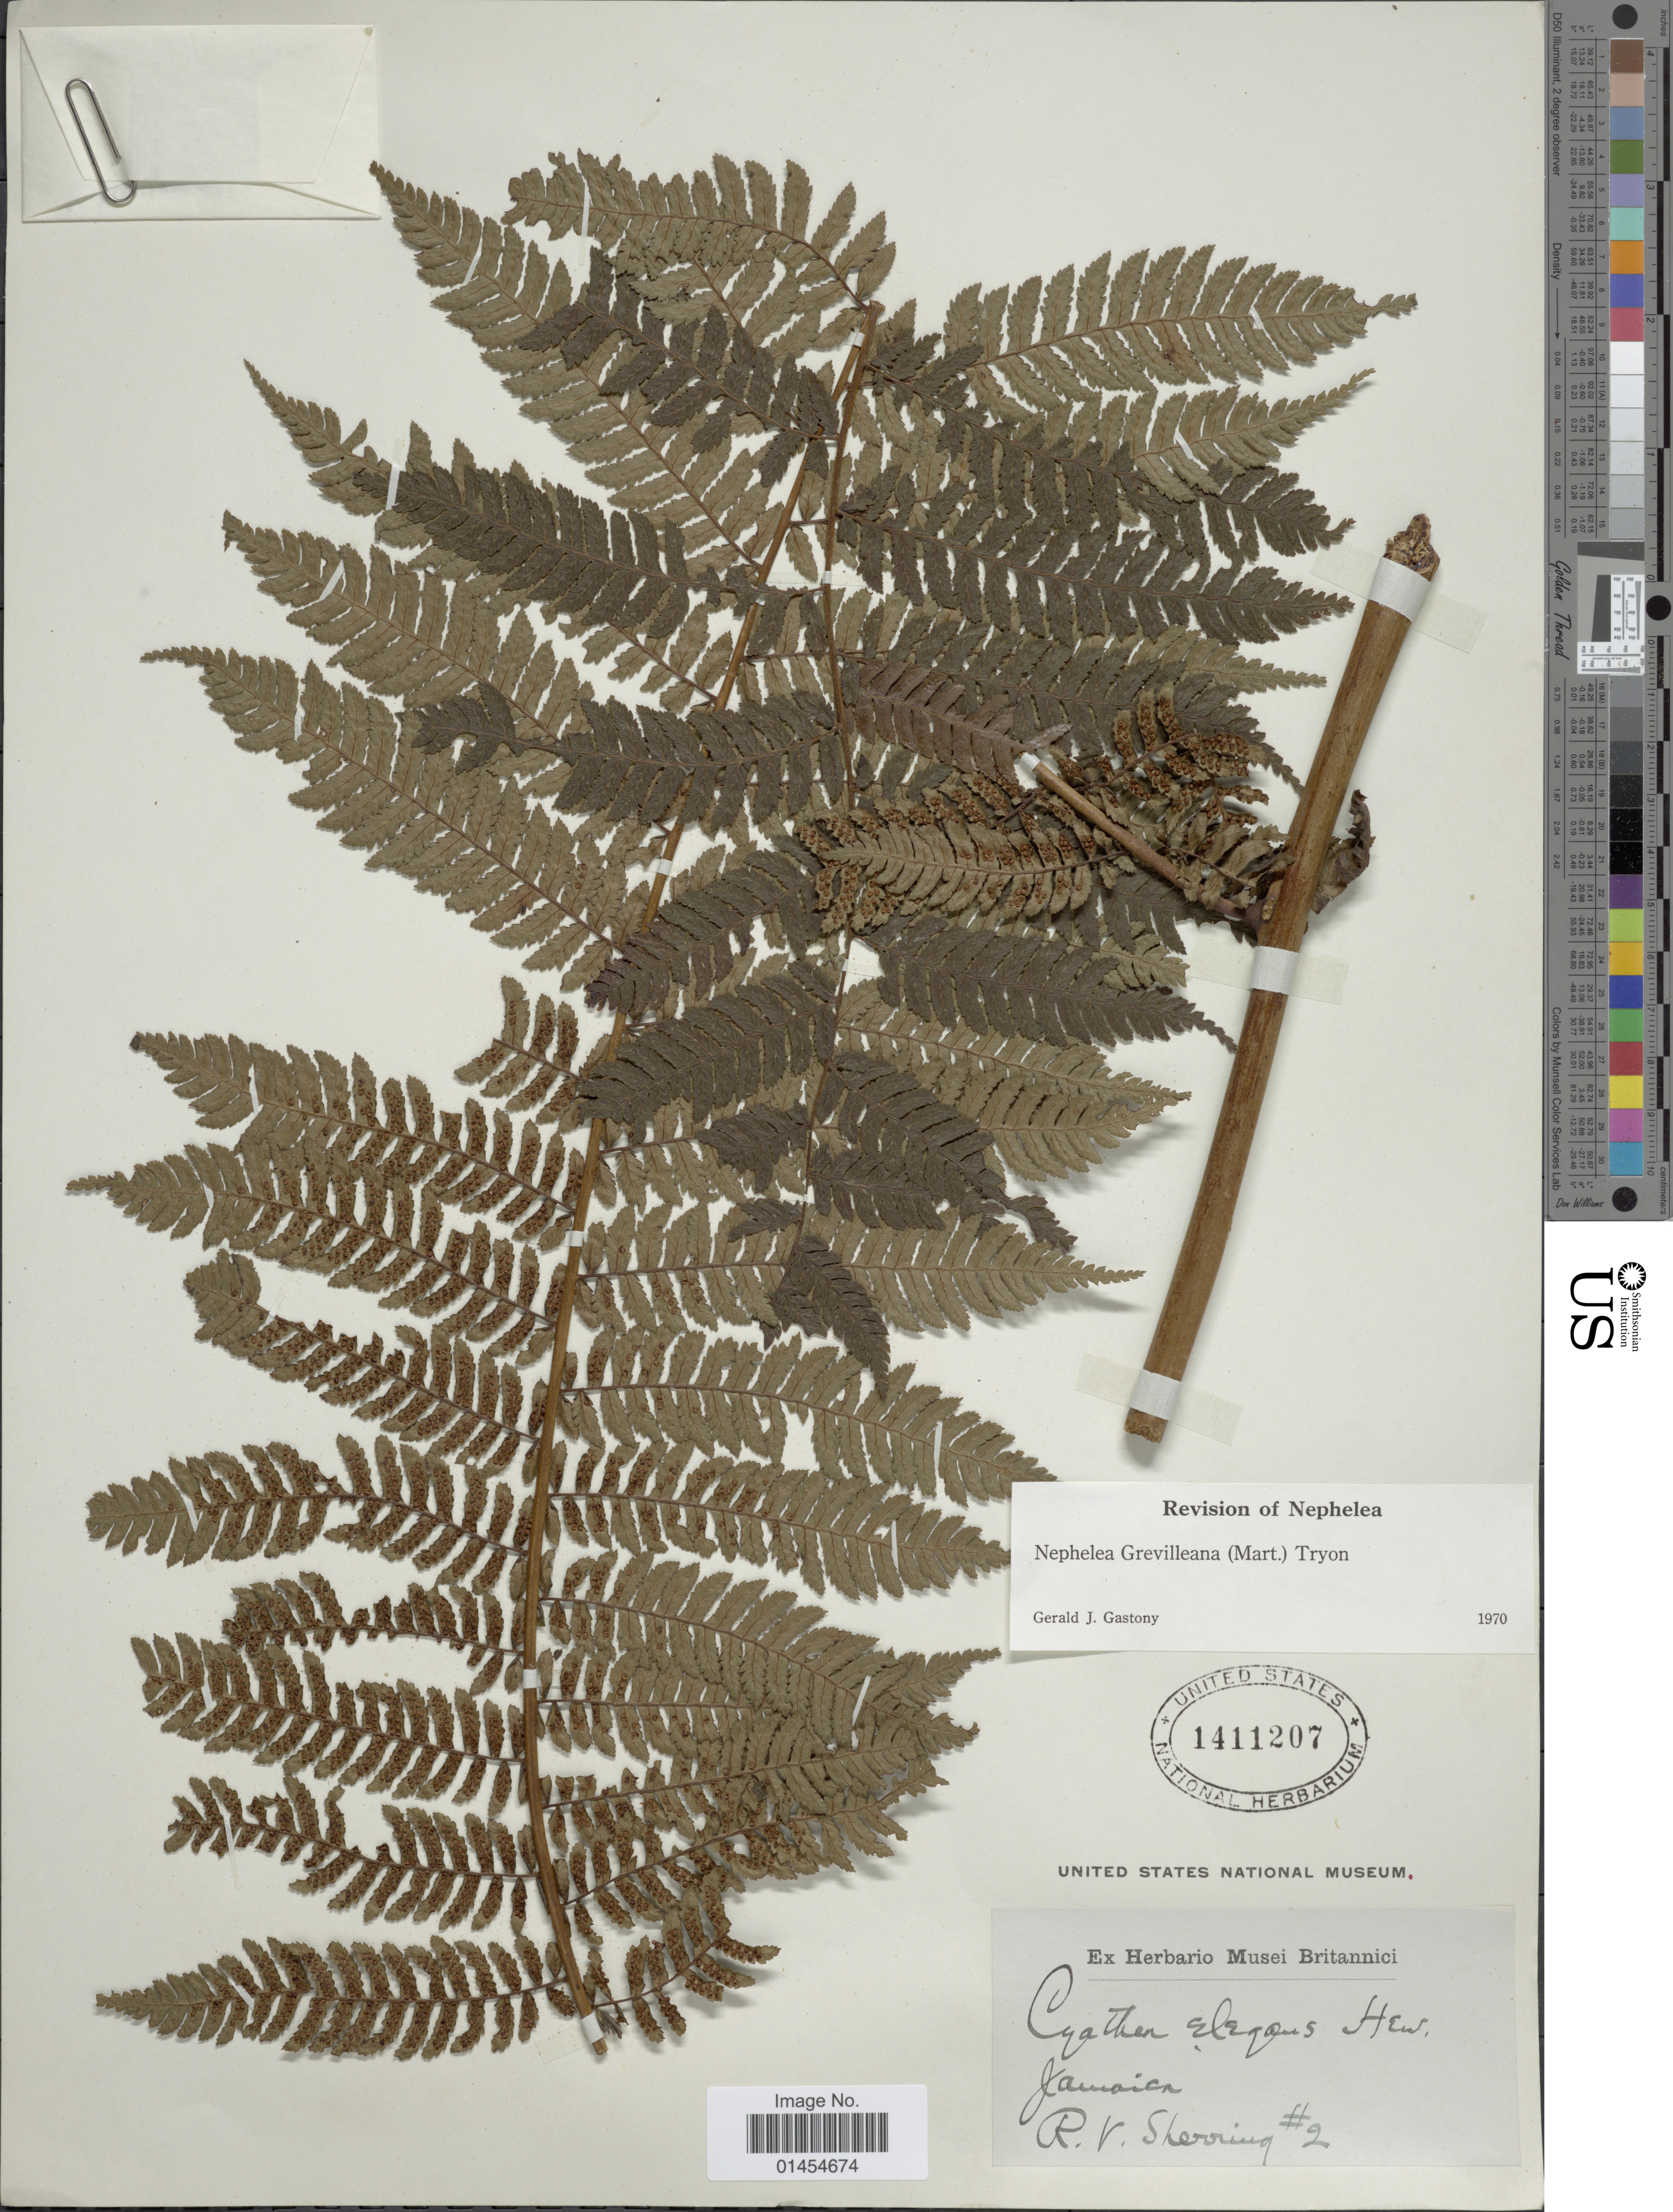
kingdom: Plantae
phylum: Tracheophyta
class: Polypodiopsida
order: Cyatheales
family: Cyatheaceae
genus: Alsophila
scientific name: Alsophila grevilleana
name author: (Mart.) D.S. Conant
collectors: R. Sherring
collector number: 2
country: Jamaica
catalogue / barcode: US 1411207